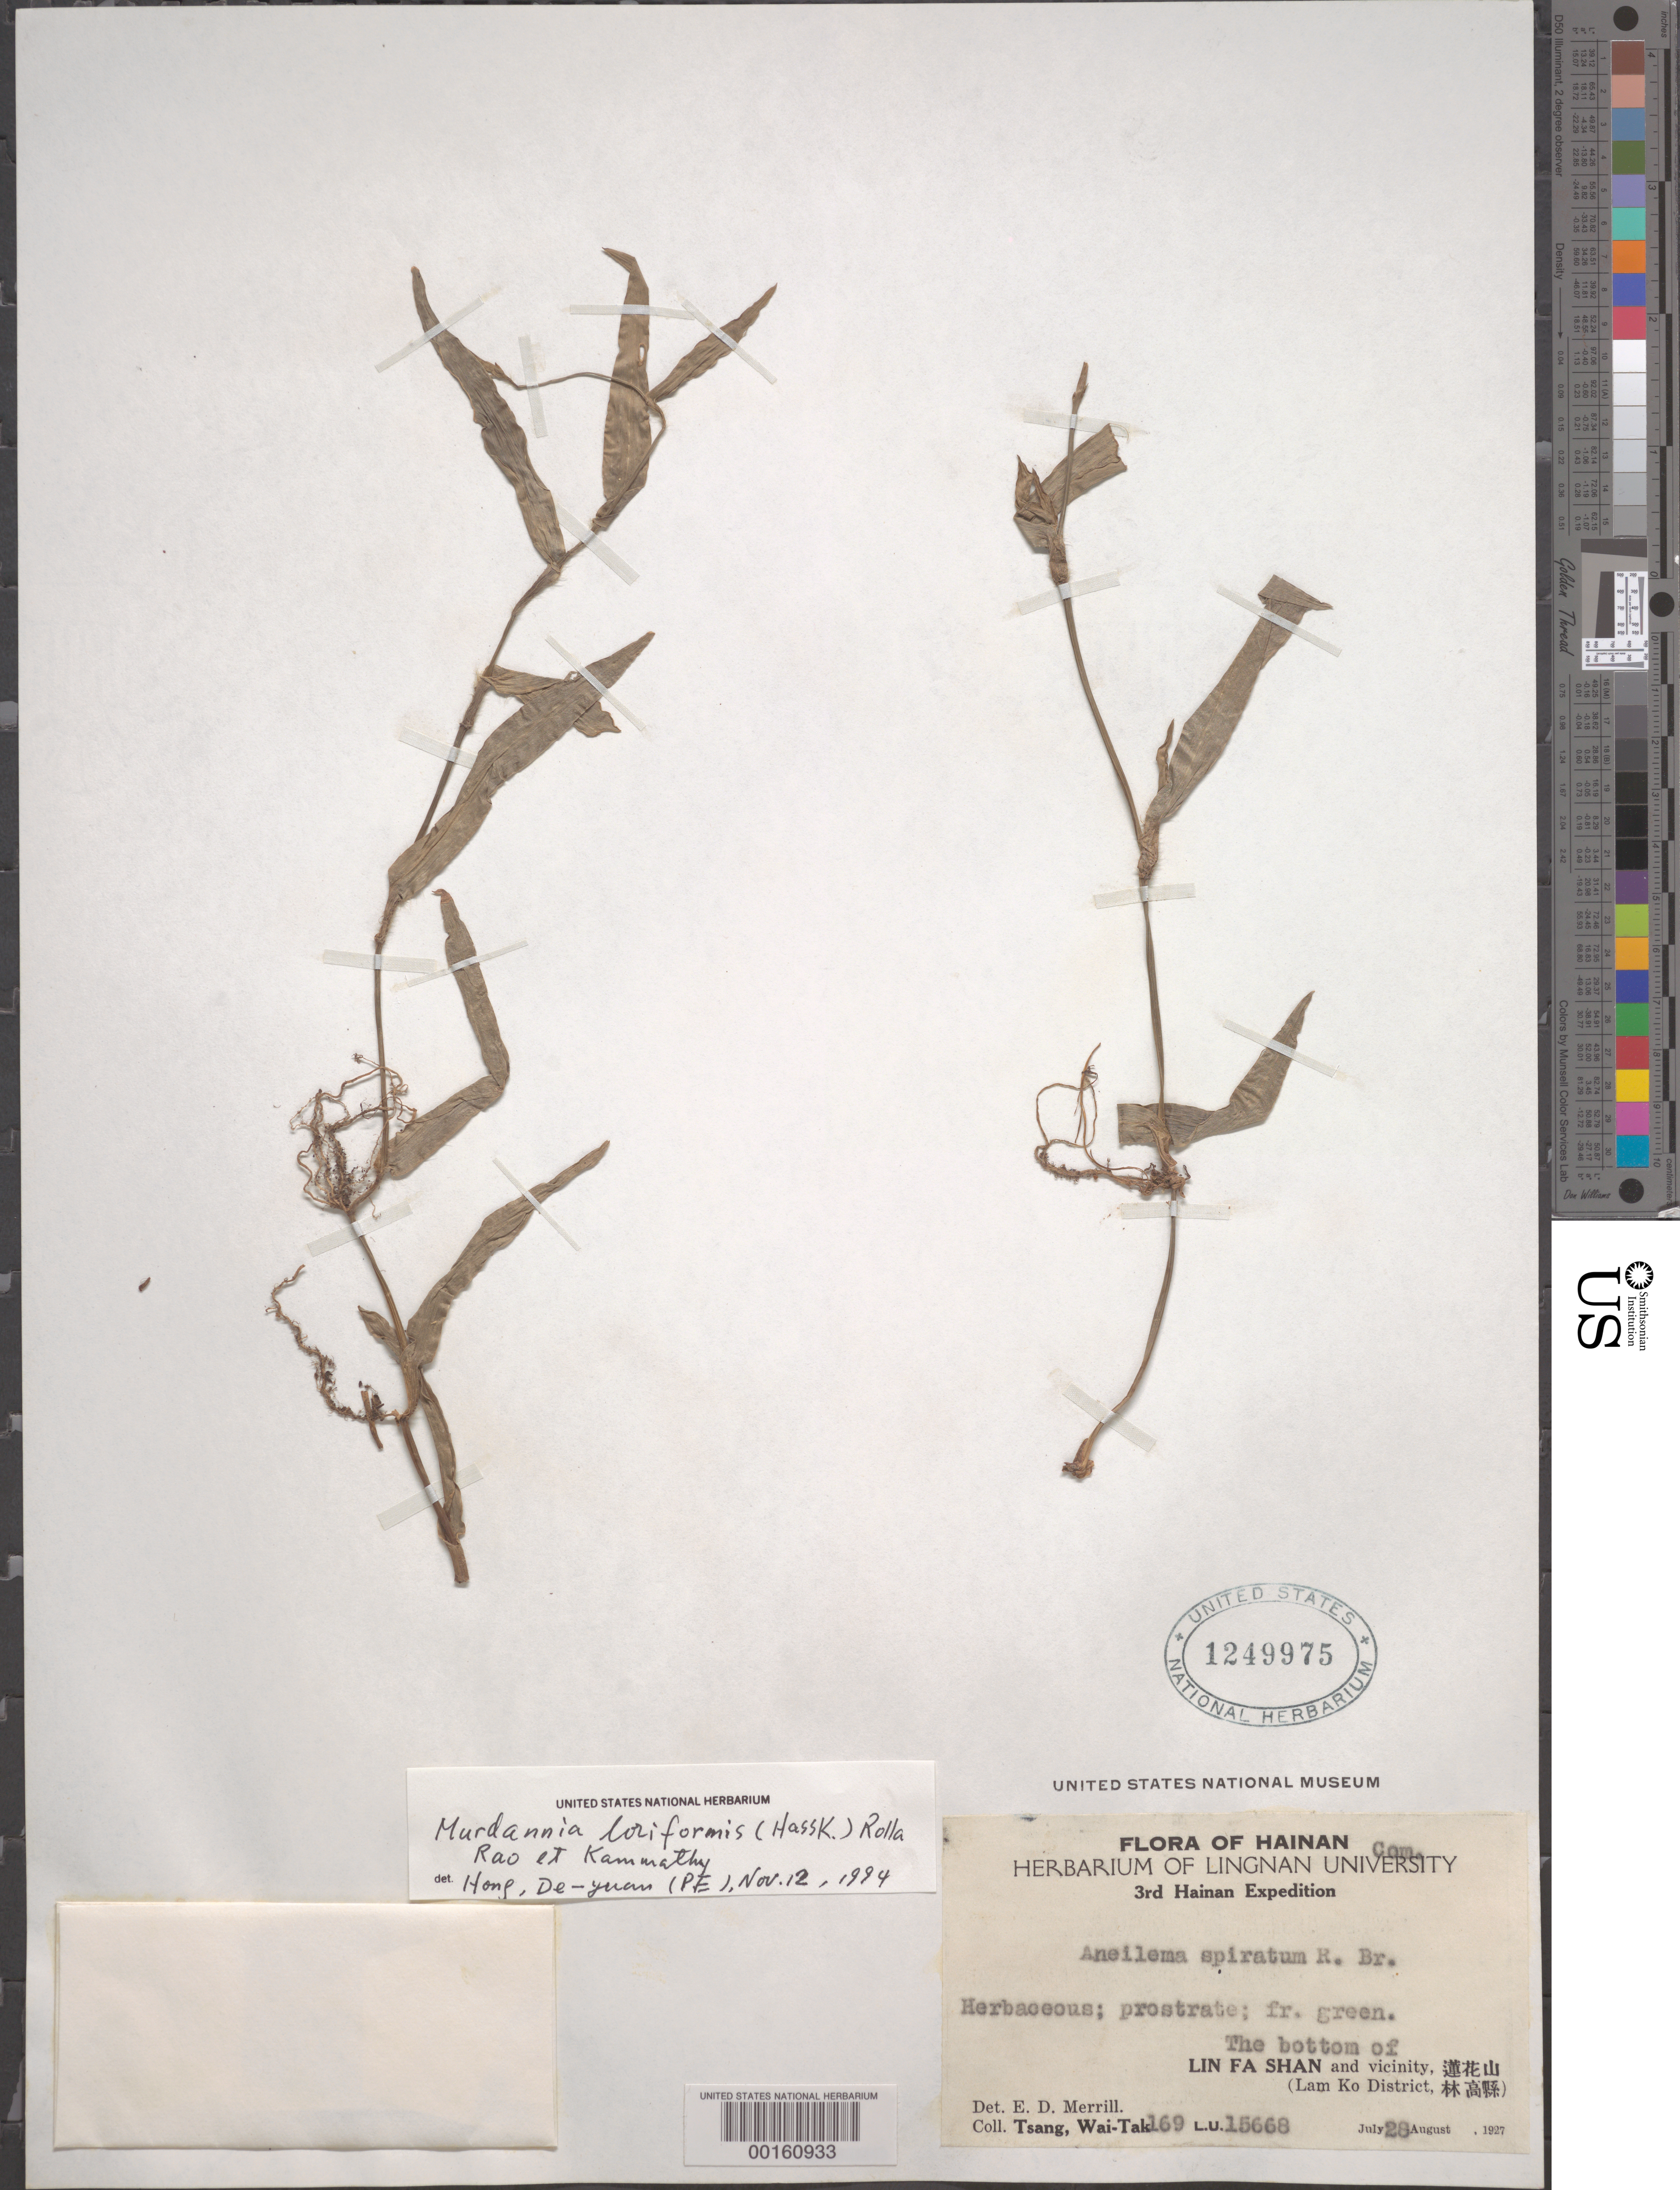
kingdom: Plantae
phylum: Tracheophyta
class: Liliopsida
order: Commelinales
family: Commelinaceae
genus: Murdannia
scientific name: Murdannia loriformis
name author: (Hassk.) R.S. Rao & Kammathy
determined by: Hong, D. Y.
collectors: W. T. Tsang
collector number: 169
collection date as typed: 28 Jul 1927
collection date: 1927-07-28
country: China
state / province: Hainan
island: Hainan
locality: Lam ko district; lin fa shan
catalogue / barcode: US 1249975